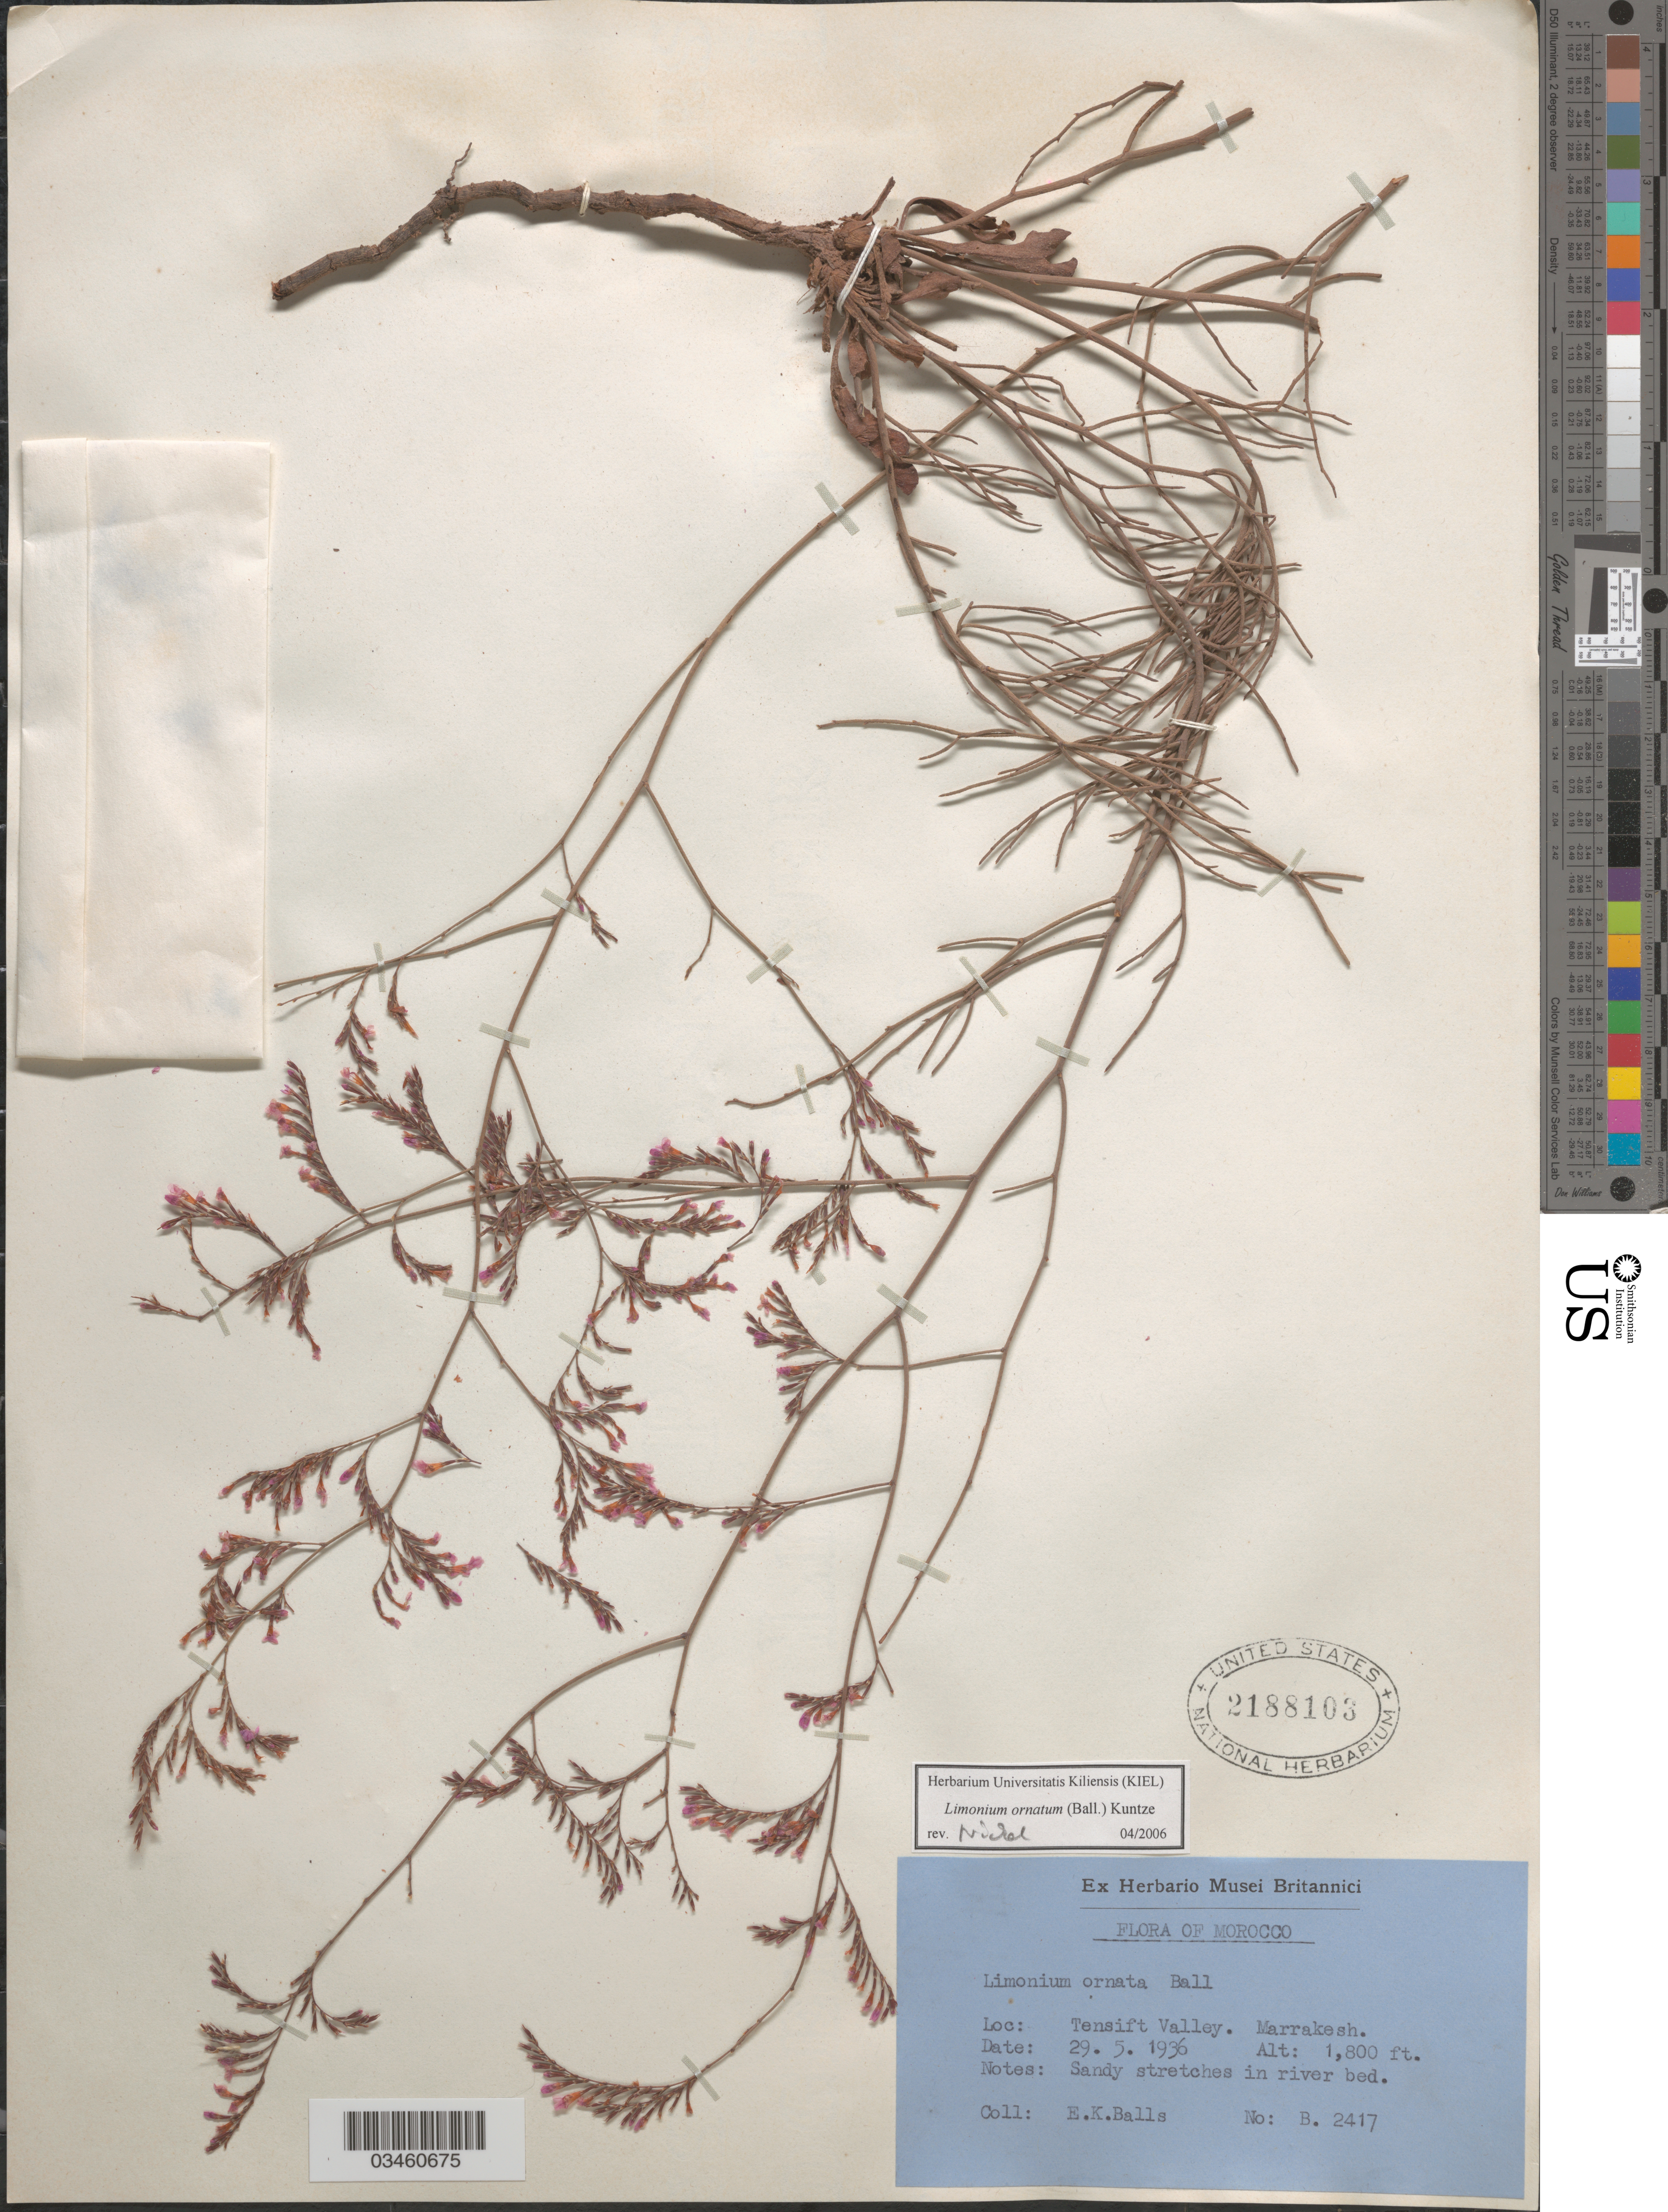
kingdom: Plantae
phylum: Tracheophyta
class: Magnoliopsida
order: Caryophyllales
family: Plumbaginaceae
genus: Limonium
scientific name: Limonium ornatum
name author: (P.W. Ball)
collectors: E. K. Balls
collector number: B.2417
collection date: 1936-05-29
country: Morocco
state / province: Marrakech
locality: Tensift Valley. Marrakesh.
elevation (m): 1800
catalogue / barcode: US 2188103